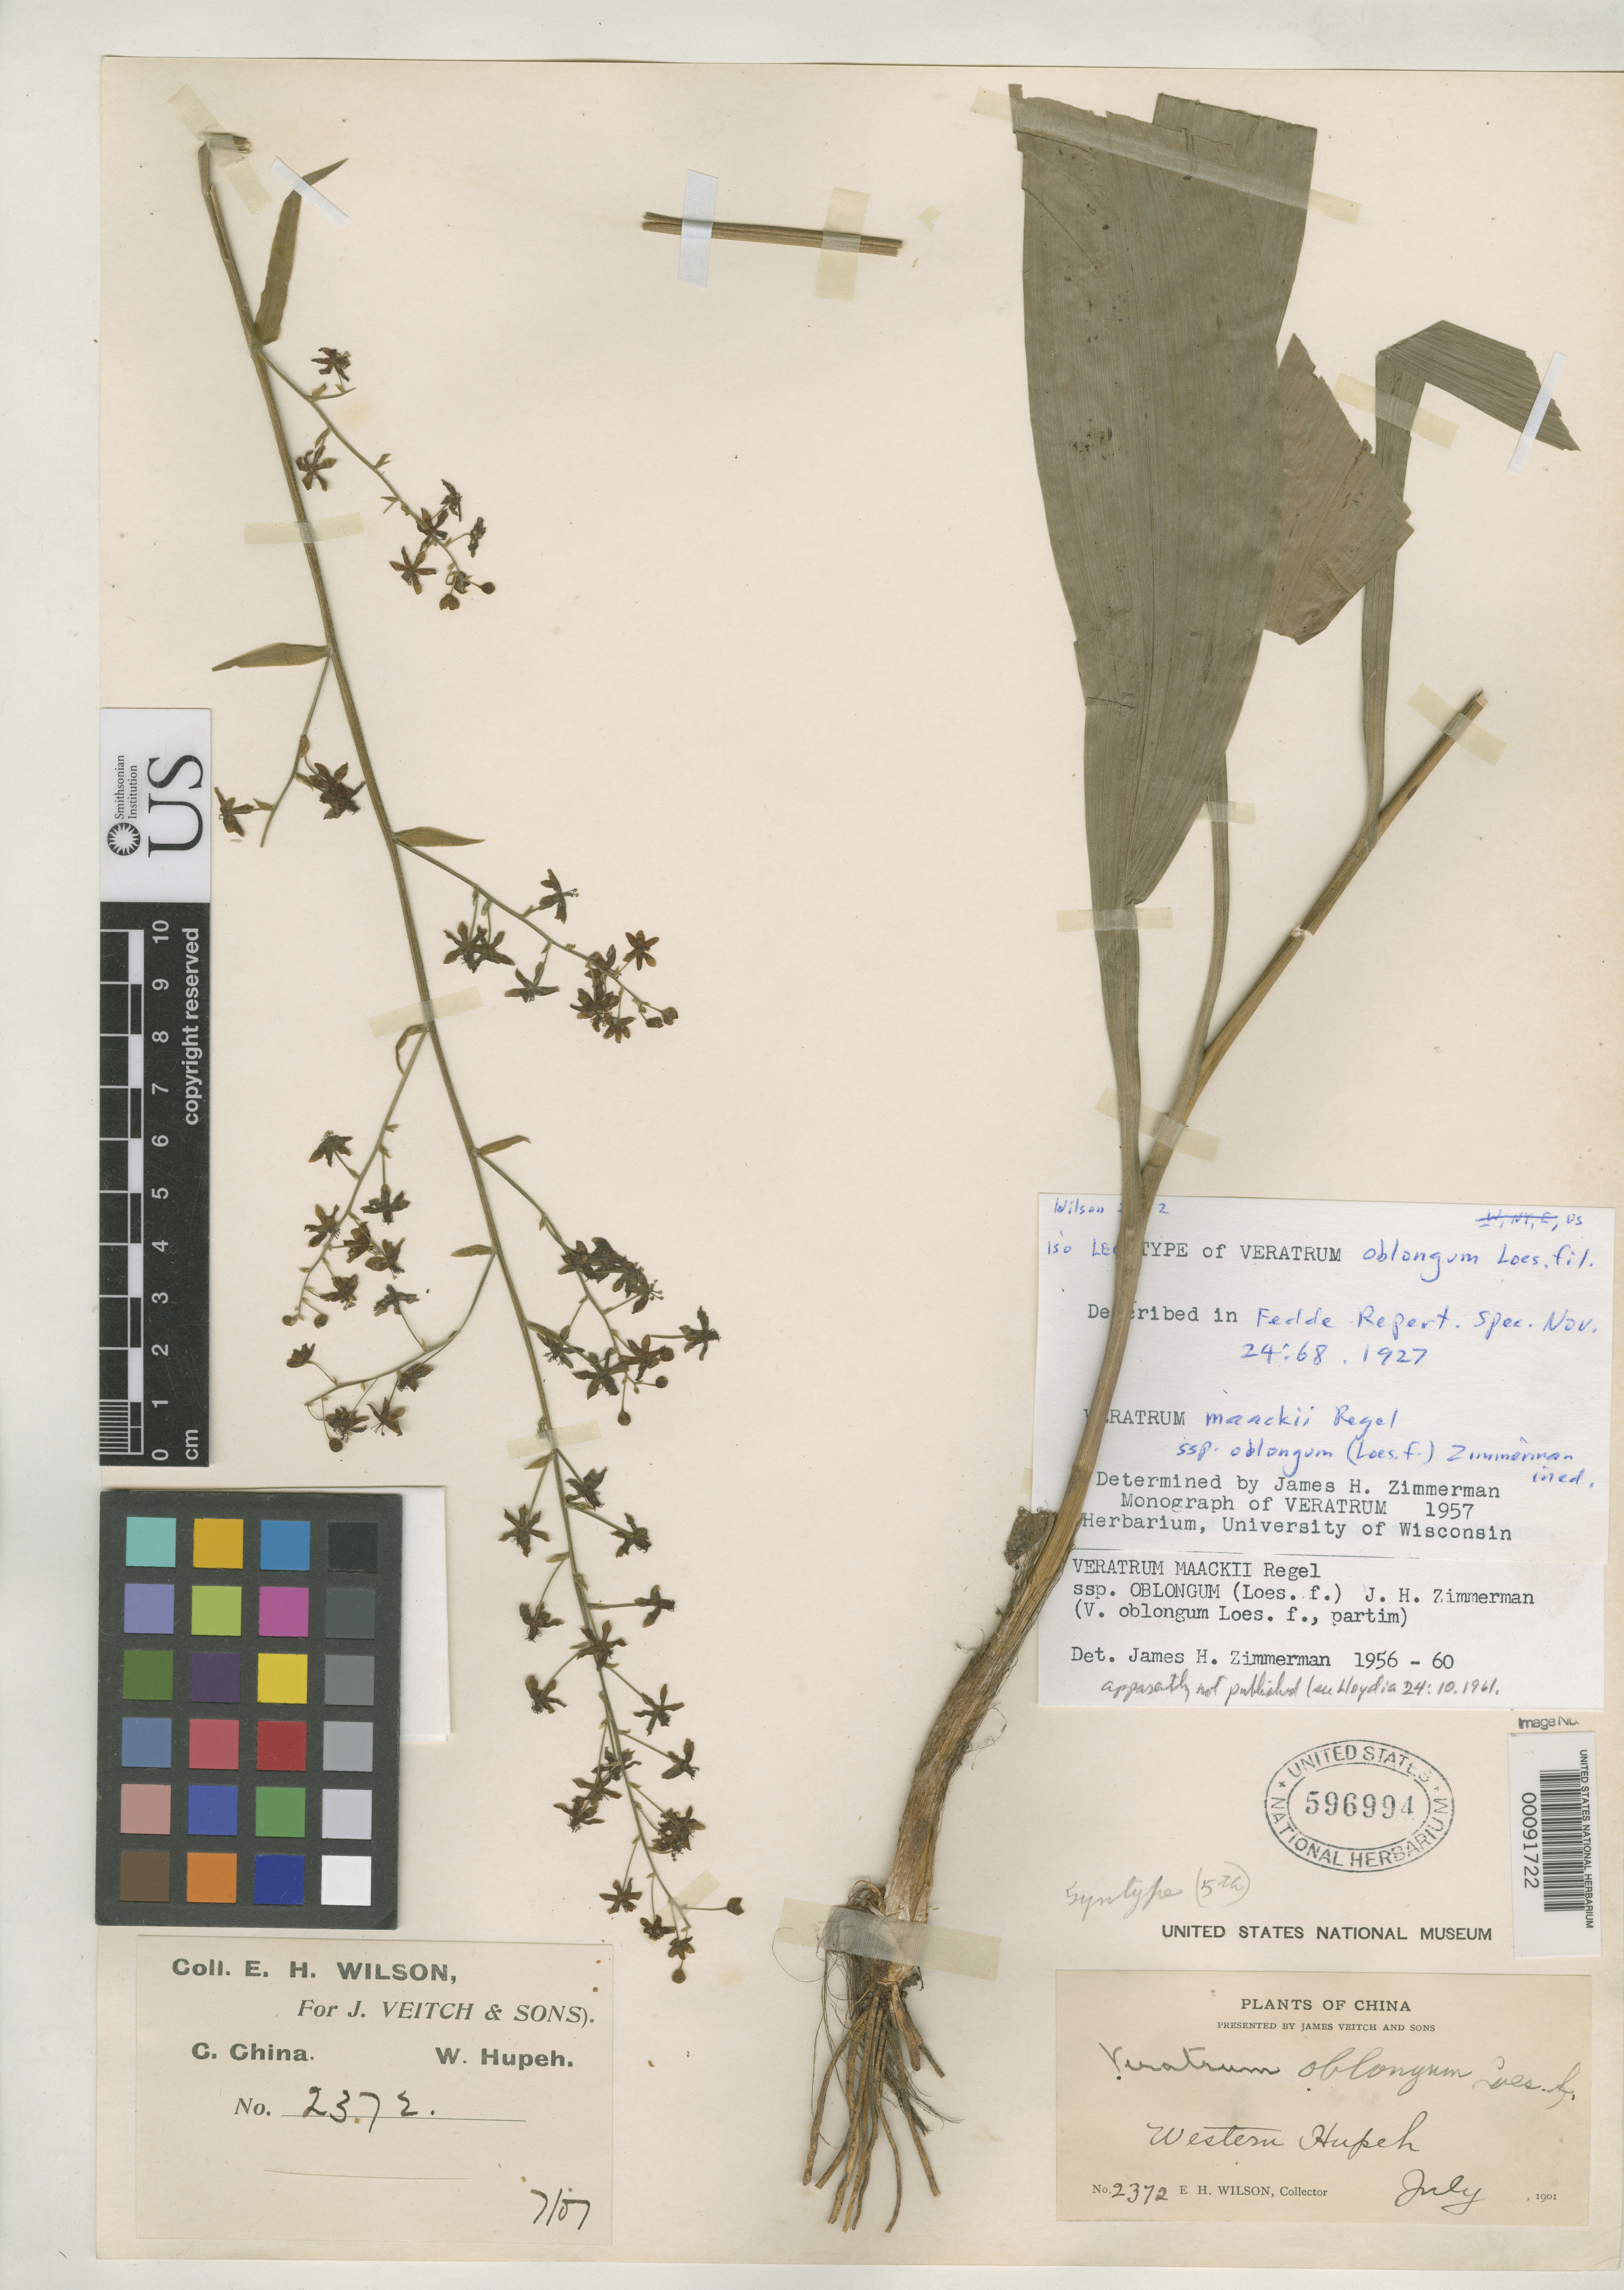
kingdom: Plantae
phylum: Tracheophyta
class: Liliopsida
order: Liliales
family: Melanthiaceae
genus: Veratrum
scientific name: Veratrum oblongum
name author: O. Loes.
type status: Isolectotype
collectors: E. H. Wilson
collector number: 2372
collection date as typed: Jul 1901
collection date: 1901-07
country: China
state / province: Hubei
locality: Western section.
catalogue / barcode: US 596994